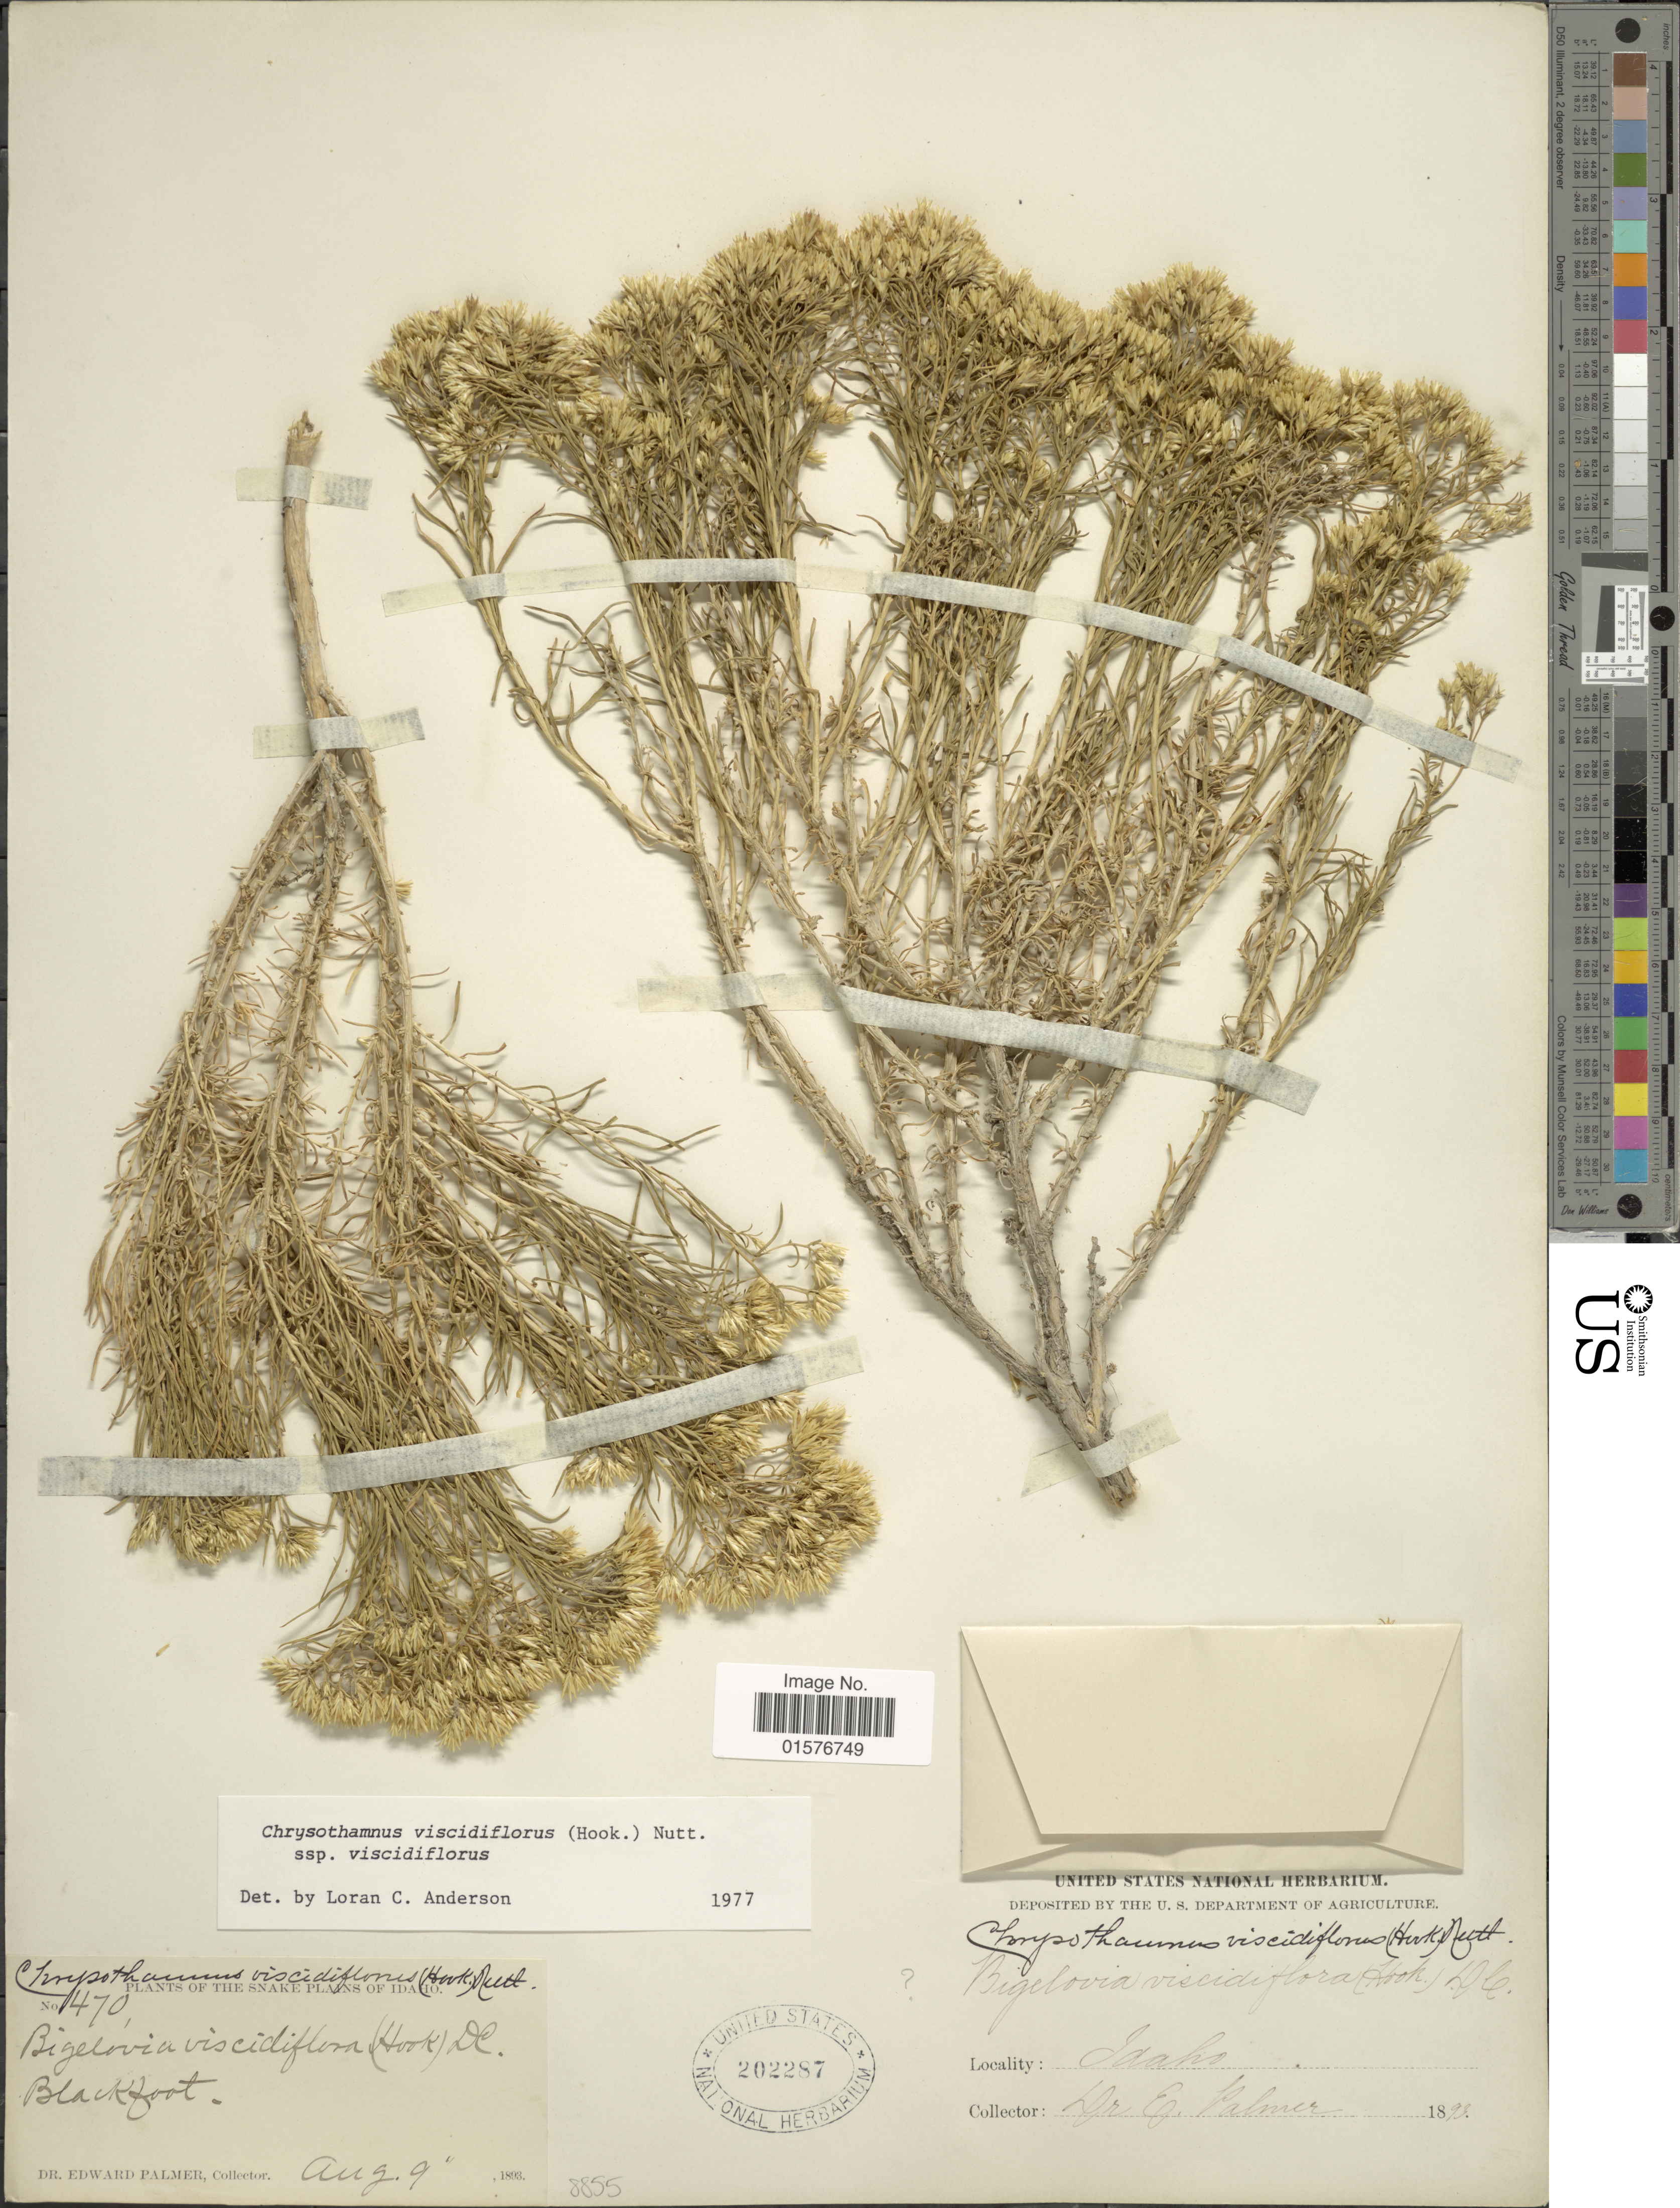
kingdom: Plantae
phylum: Tracheophyta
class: Magnoliopsida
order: Asterales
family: Asteraceae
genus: Chrysothamnus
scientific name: Chrysothamnus viscidiflorus subsp. viscidiflorus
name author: (Hook.) Nutt.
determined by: Urbatsch, Lowell E., Curator (LSU), Louisiana State University (UNITED STATES)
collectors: E. Palmer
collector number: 470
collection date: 1893-08-09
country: United States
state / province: Idaho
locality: Blackfoot, Idaho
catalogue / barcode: US 202287